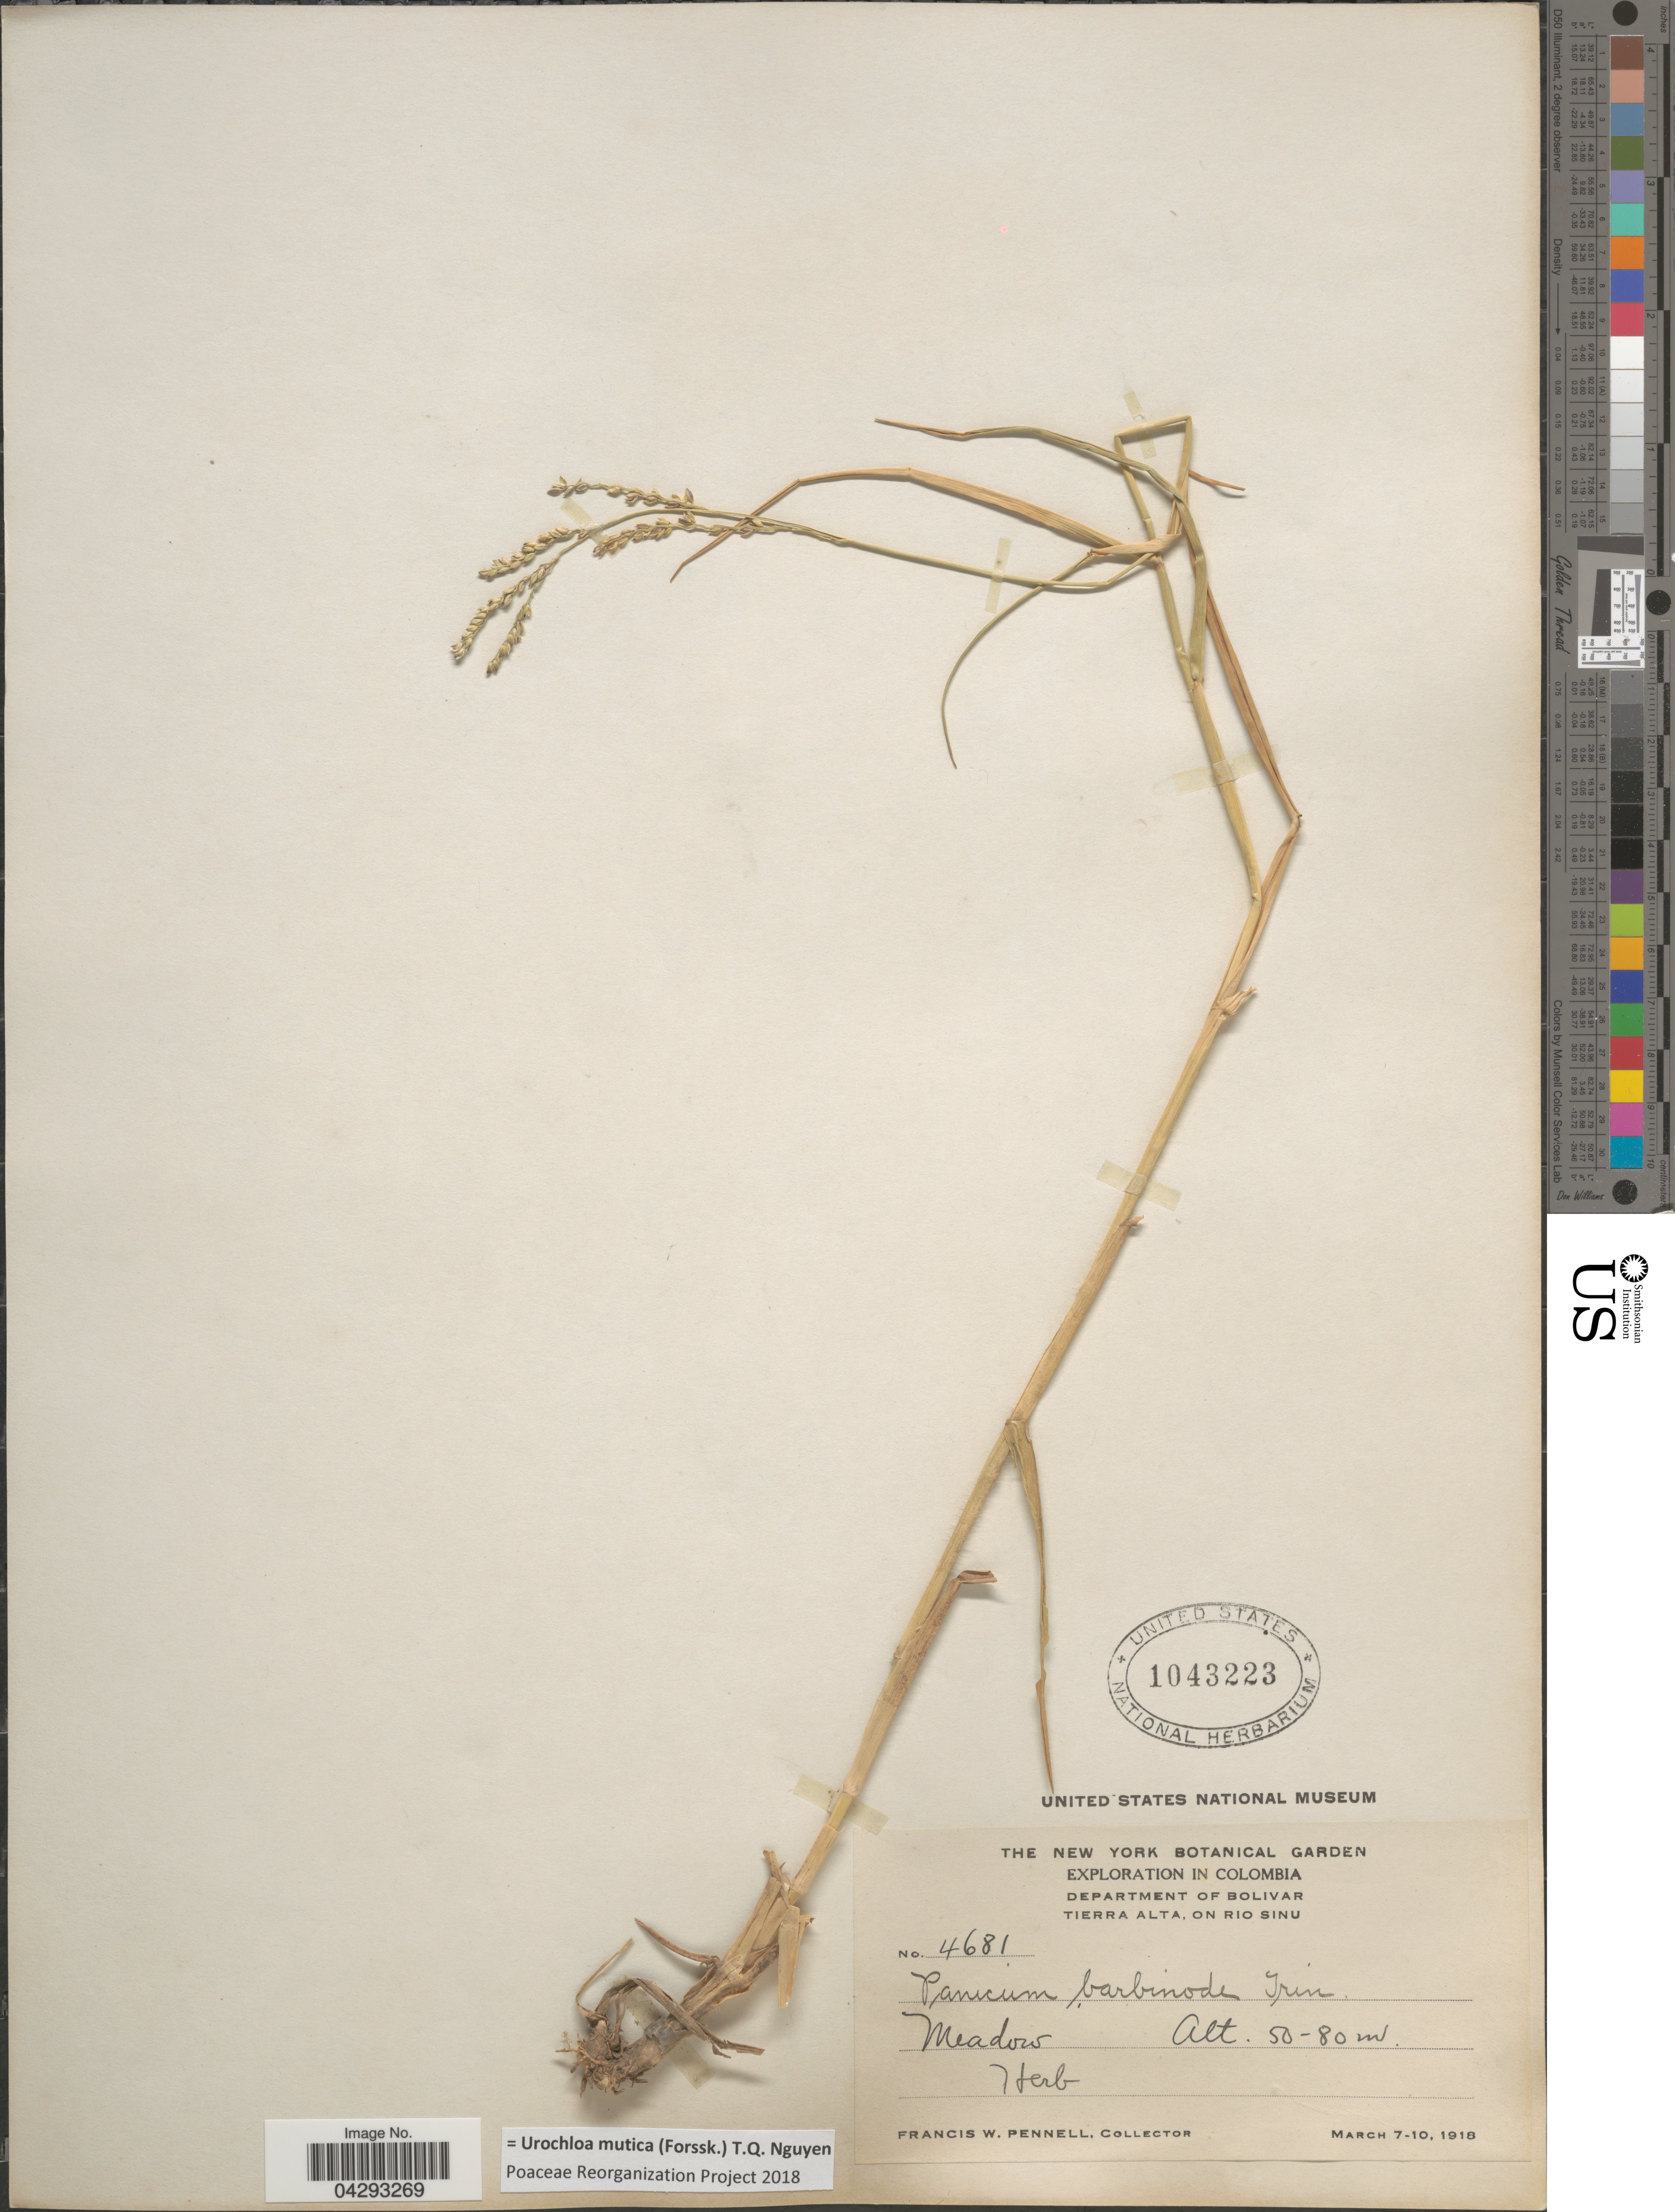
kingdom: Plantae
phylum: Tracheophyta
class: Liliopsida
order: Poales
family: Poaceae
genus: Urochloa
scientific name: Urochloa mutica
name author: (Forssk.) T.Q. Nguyen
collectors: F. W. Pennell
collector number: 4681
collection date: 1918-03-07/1918-03-10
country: Colombia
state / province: Bolívar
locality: Exploration In Colombia. Department of Bolivar. Terra Alta, on Rio Sinu.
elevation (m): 50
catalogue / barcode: US 1043223